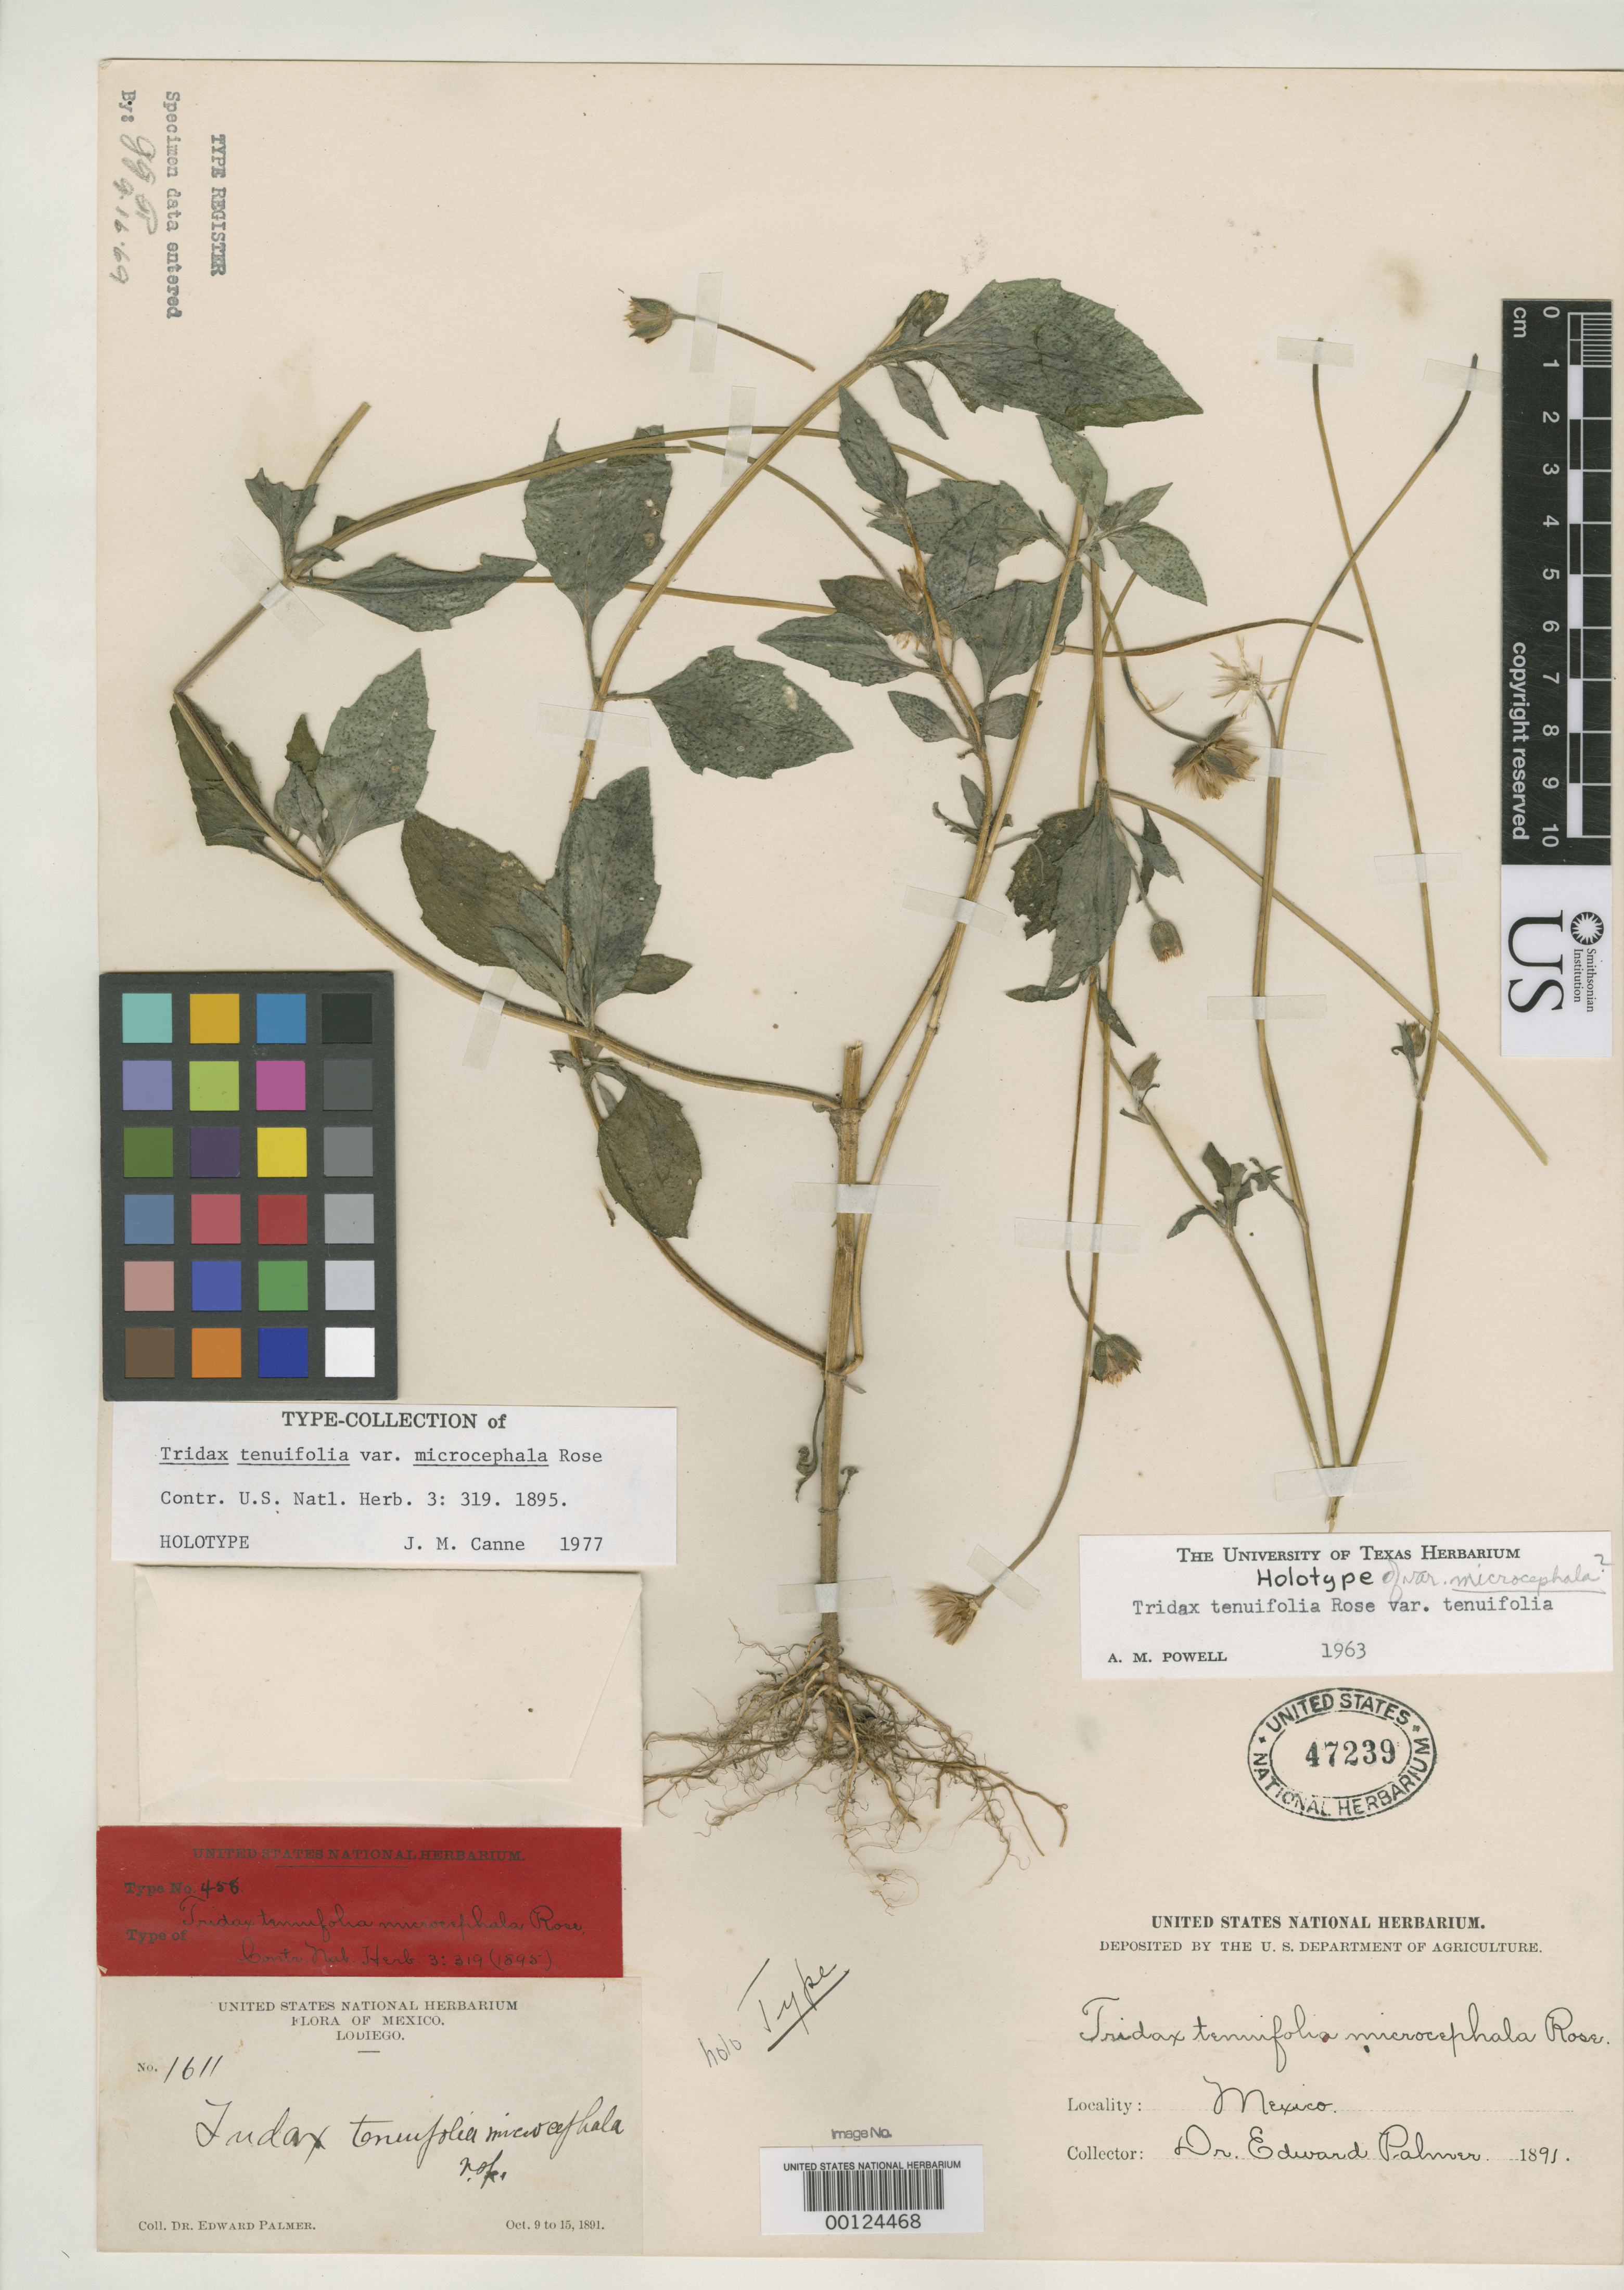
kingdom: Plantae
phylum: Tracheophyta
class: Magnoliopsida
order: Asterales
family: Asteraceae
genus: Tridax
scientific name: Tridax tenuifolia var. microcephala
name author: Rose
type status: Holotype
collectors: E. Palmer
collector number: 1611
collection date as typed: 09 Oct 1891 to 15 Oct 1891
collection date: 1891-10-09/1891-10-15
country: Mexico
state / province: Sinaloa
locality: Lodiego.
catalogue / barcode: US 47239